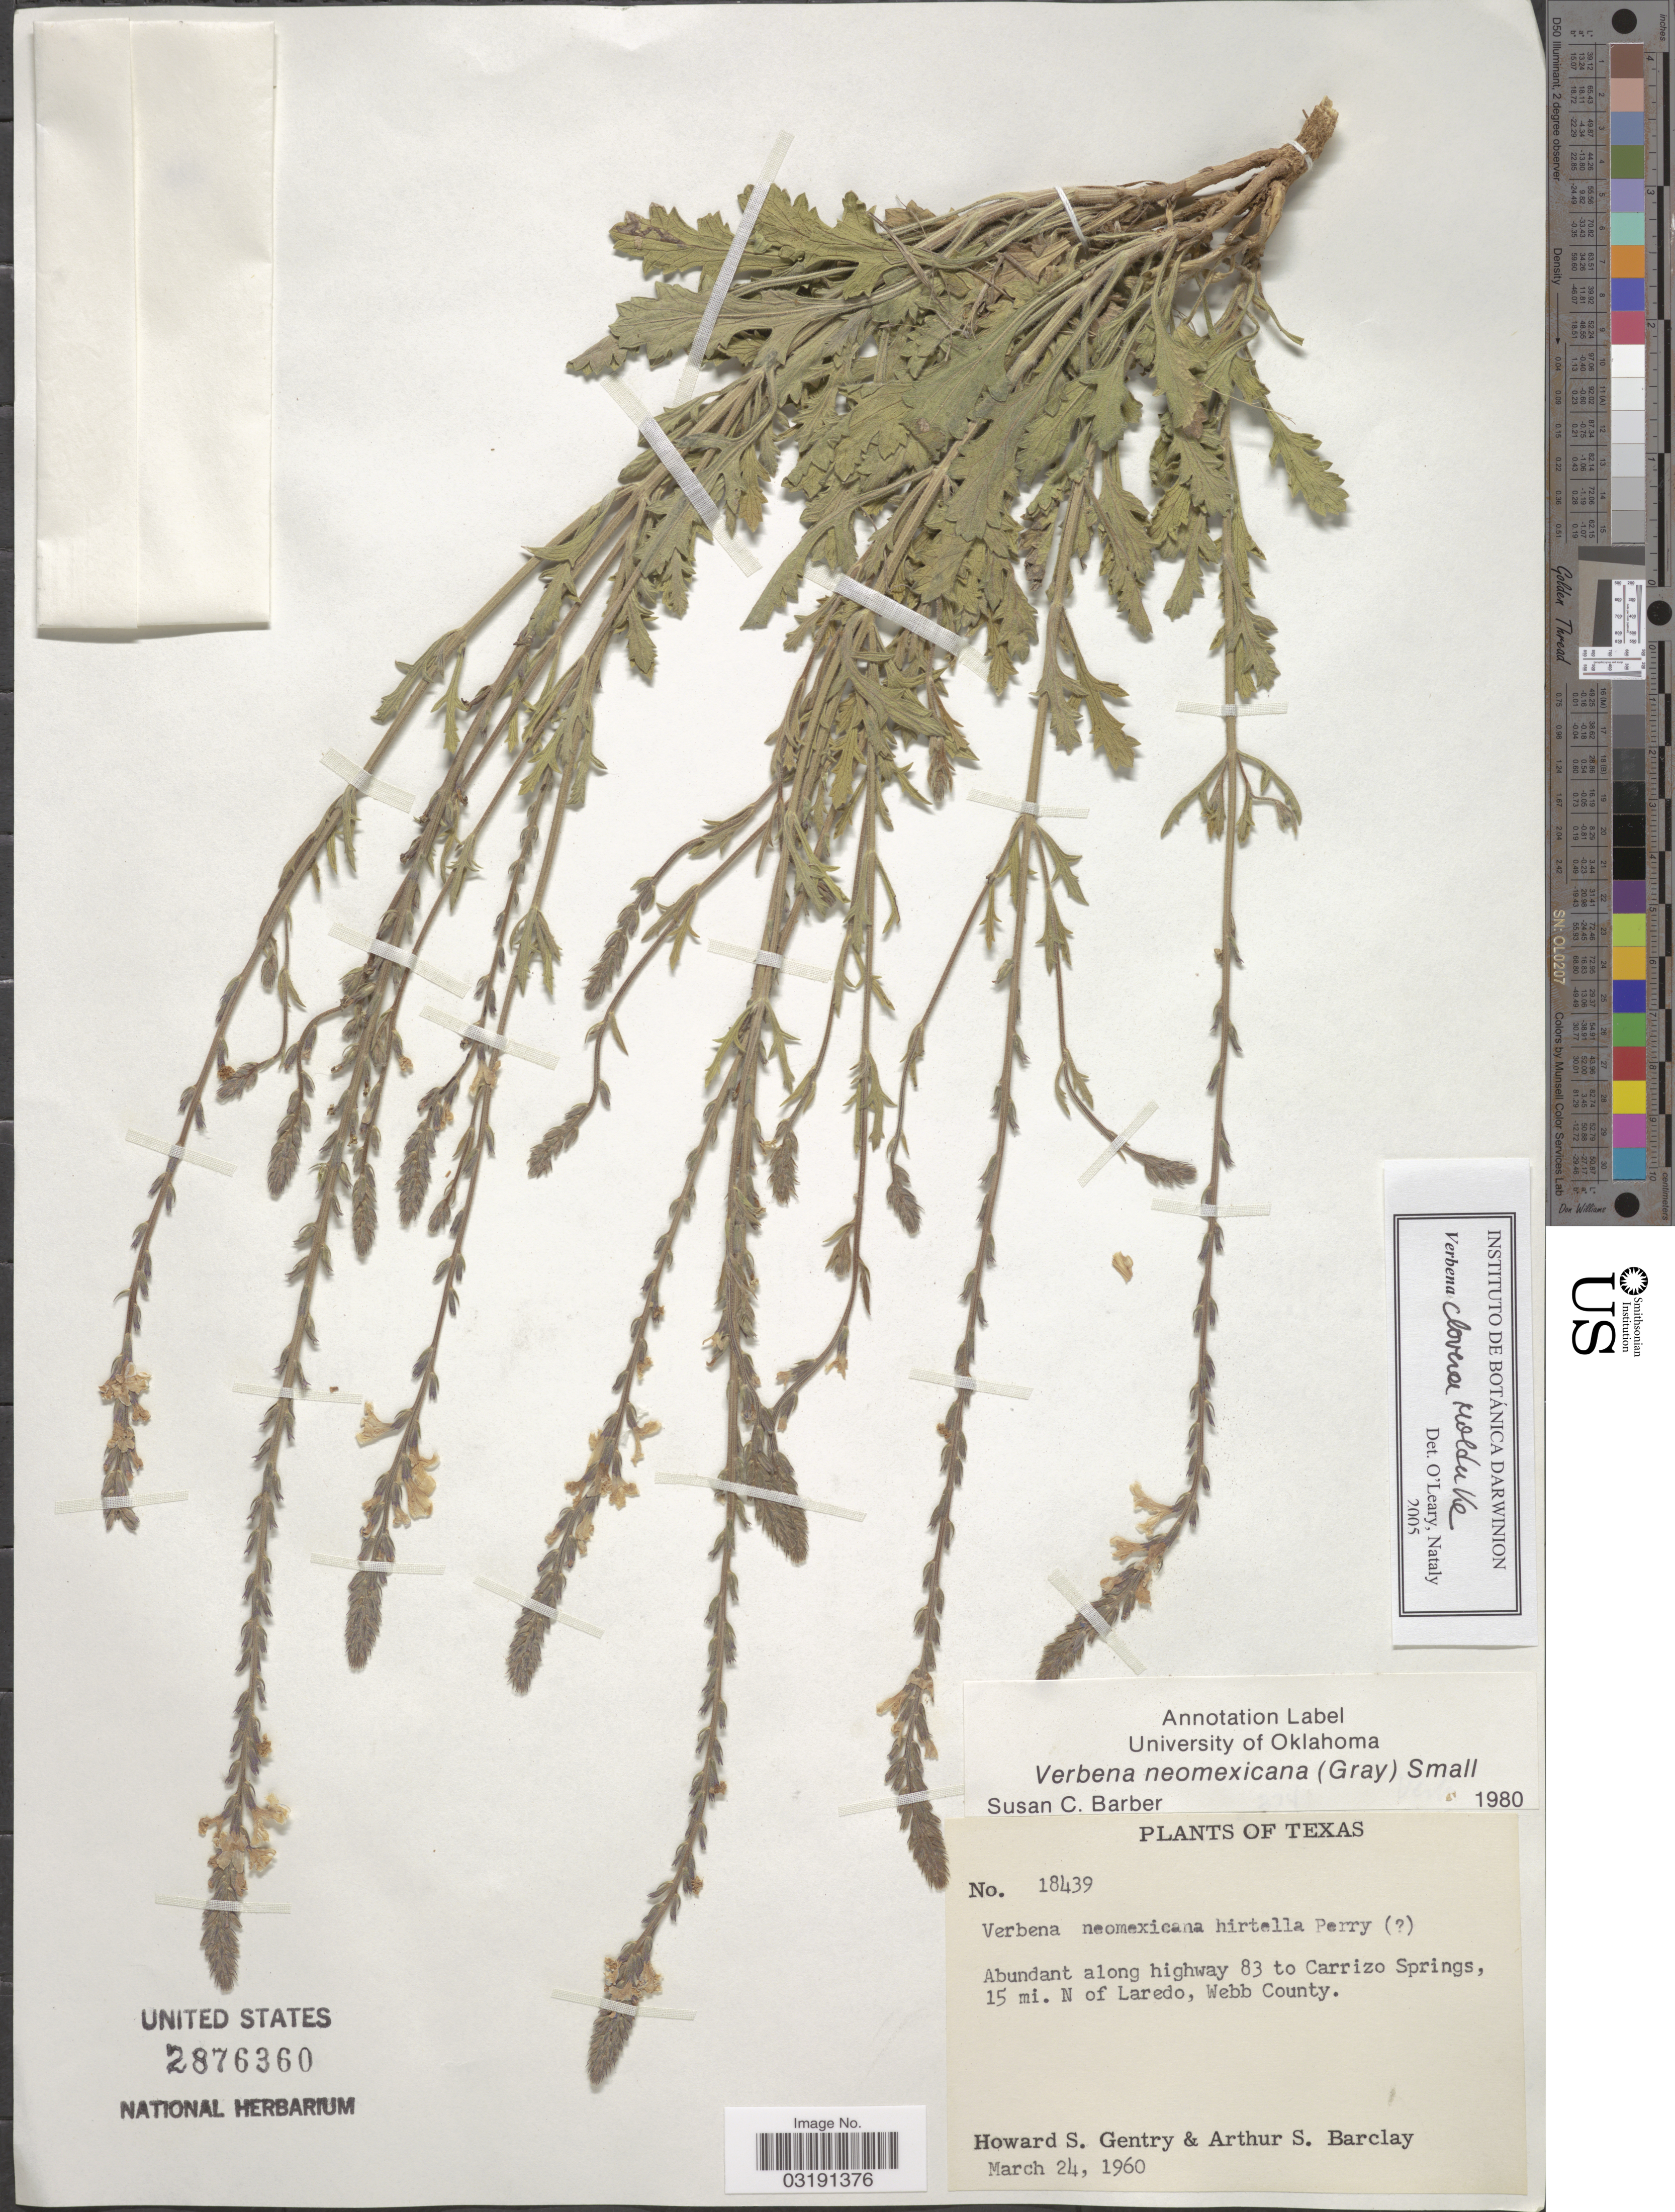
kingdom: Plantae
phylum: Tracheophyta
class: Magnoliopsida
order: Lamiales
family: Verbenaceae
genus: Verbena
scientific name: Verbena cloverae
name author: Moldenke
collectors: H. S. Gentry & A. S. Barclay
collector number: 18439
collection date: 1960-03-24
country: United States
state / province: Texas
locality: Along highway 83 to Carrizo Springs, 15 mi. N of Laredo, Webb County.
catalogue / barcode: US 2876360